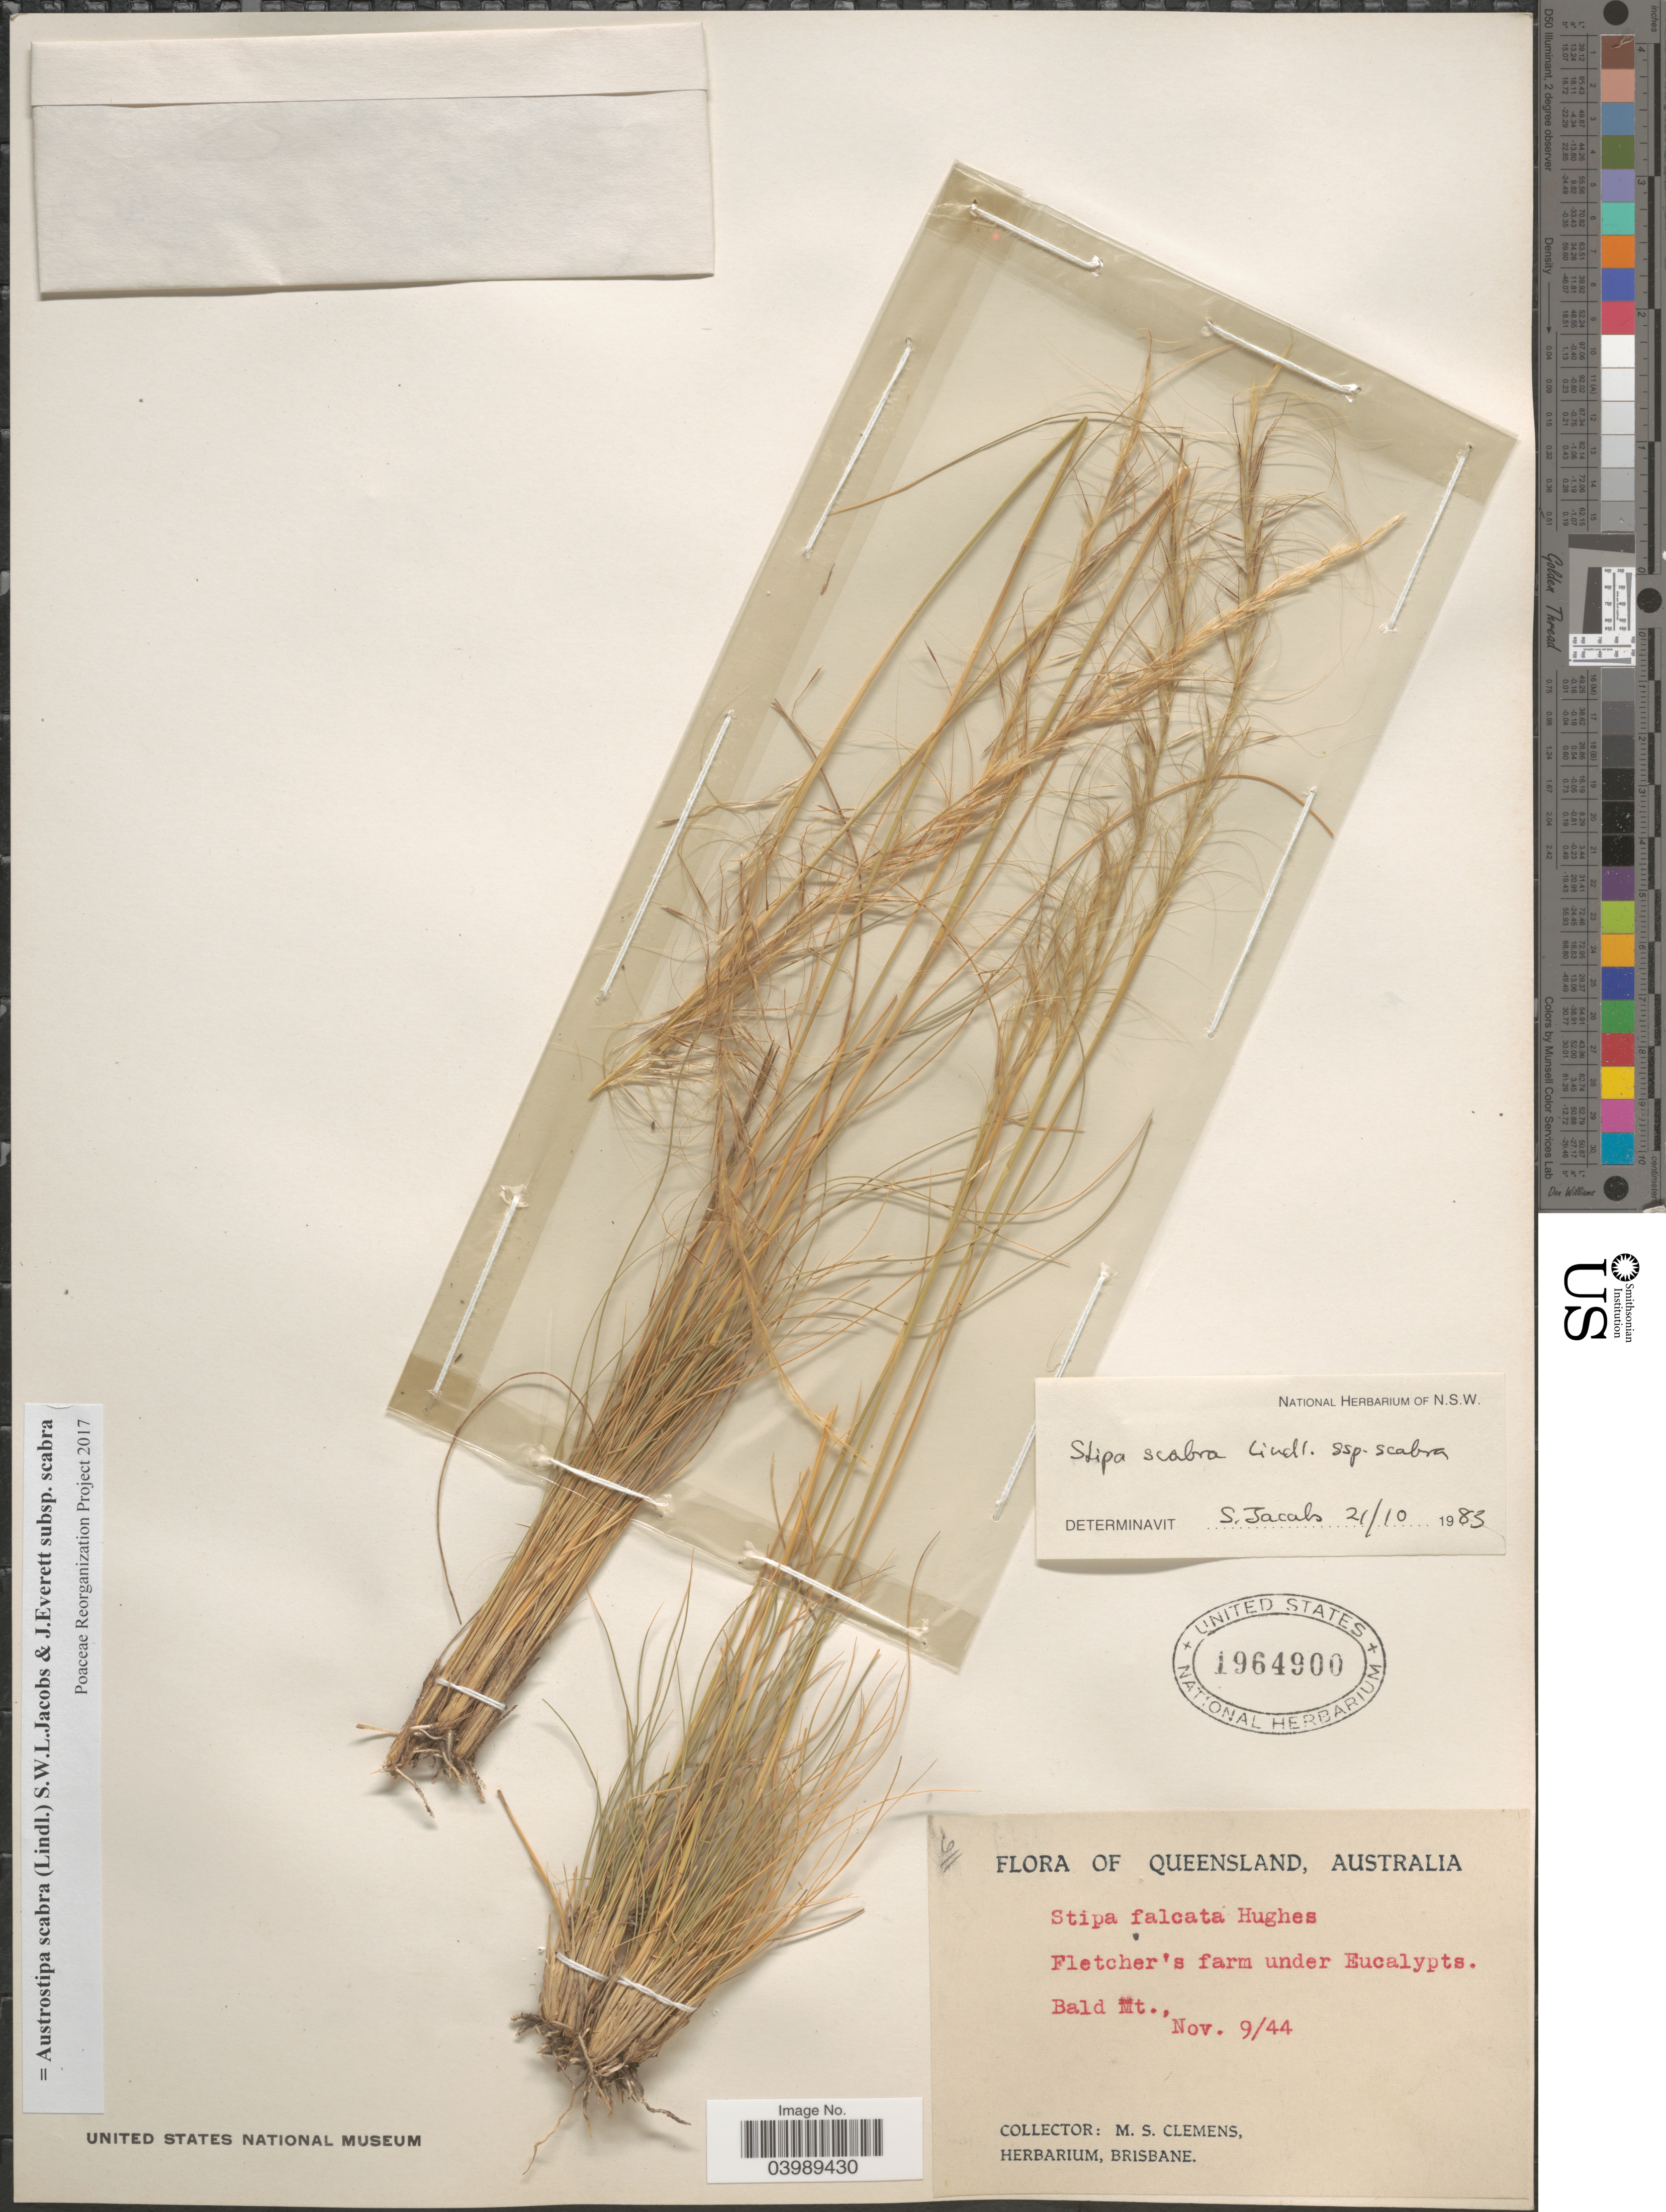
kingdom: Plantae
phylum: Tracheophyta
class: Liliopsida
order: Poales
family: Poaceae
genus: Austrostipa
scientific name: Austrostipa scabra subsp. scabra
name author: (Lindl.) S.W.L. Jacobs & J. Everett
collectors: M. S. Clemens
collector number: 6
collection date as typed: Transcribed d/m/y: 9/11/44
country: Australia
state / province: Queensland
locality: Fletcher's farm under Eucalypts. Bald Mt.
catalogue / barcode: US 1964900